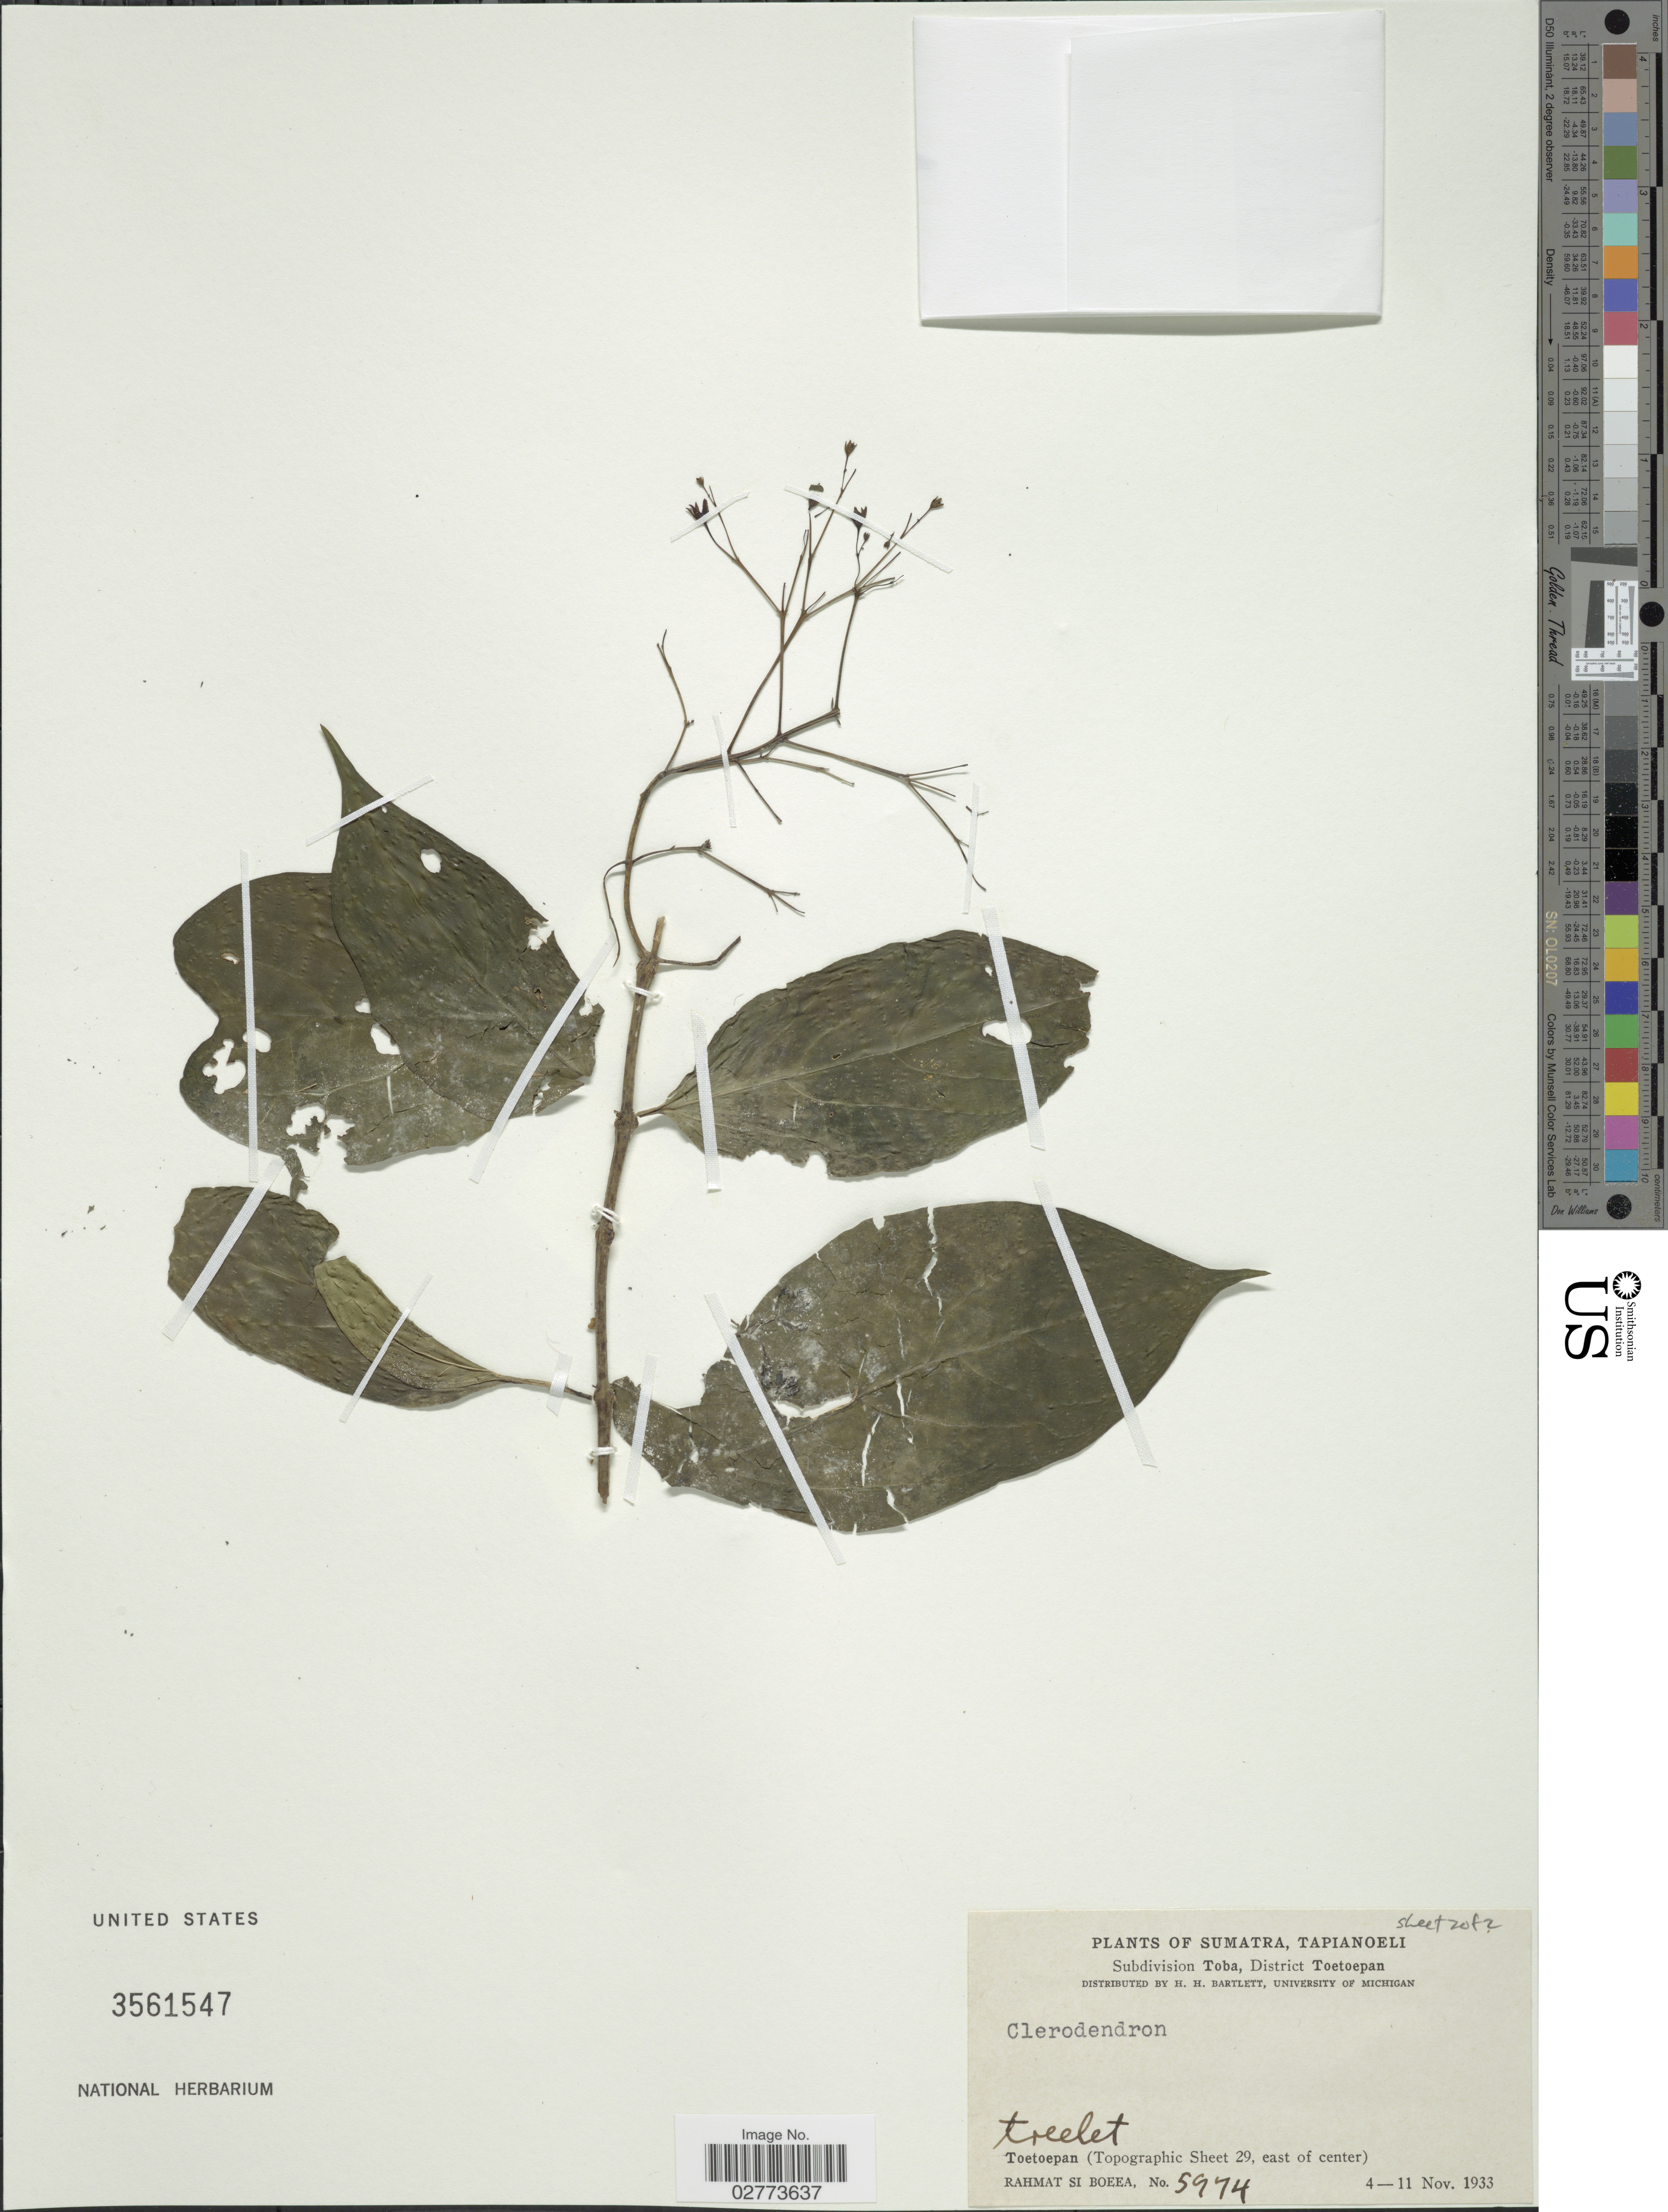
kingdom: Plantae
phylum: Tracheophyta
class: Magnoliopsida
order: Lamiales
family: Lamiaceae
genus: Clerodendrum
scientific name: Clerodendrum sp.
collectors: Rahmat Si Boeea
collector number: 5974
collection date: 1933-11-04/1933-11-11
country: Indonesia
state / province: Sumatra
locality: Tapianoeli. Subdivision Toba, District Toetoepan. Toetoepan (Topographic Sheet 29, east of center).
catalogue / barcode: US 3561547